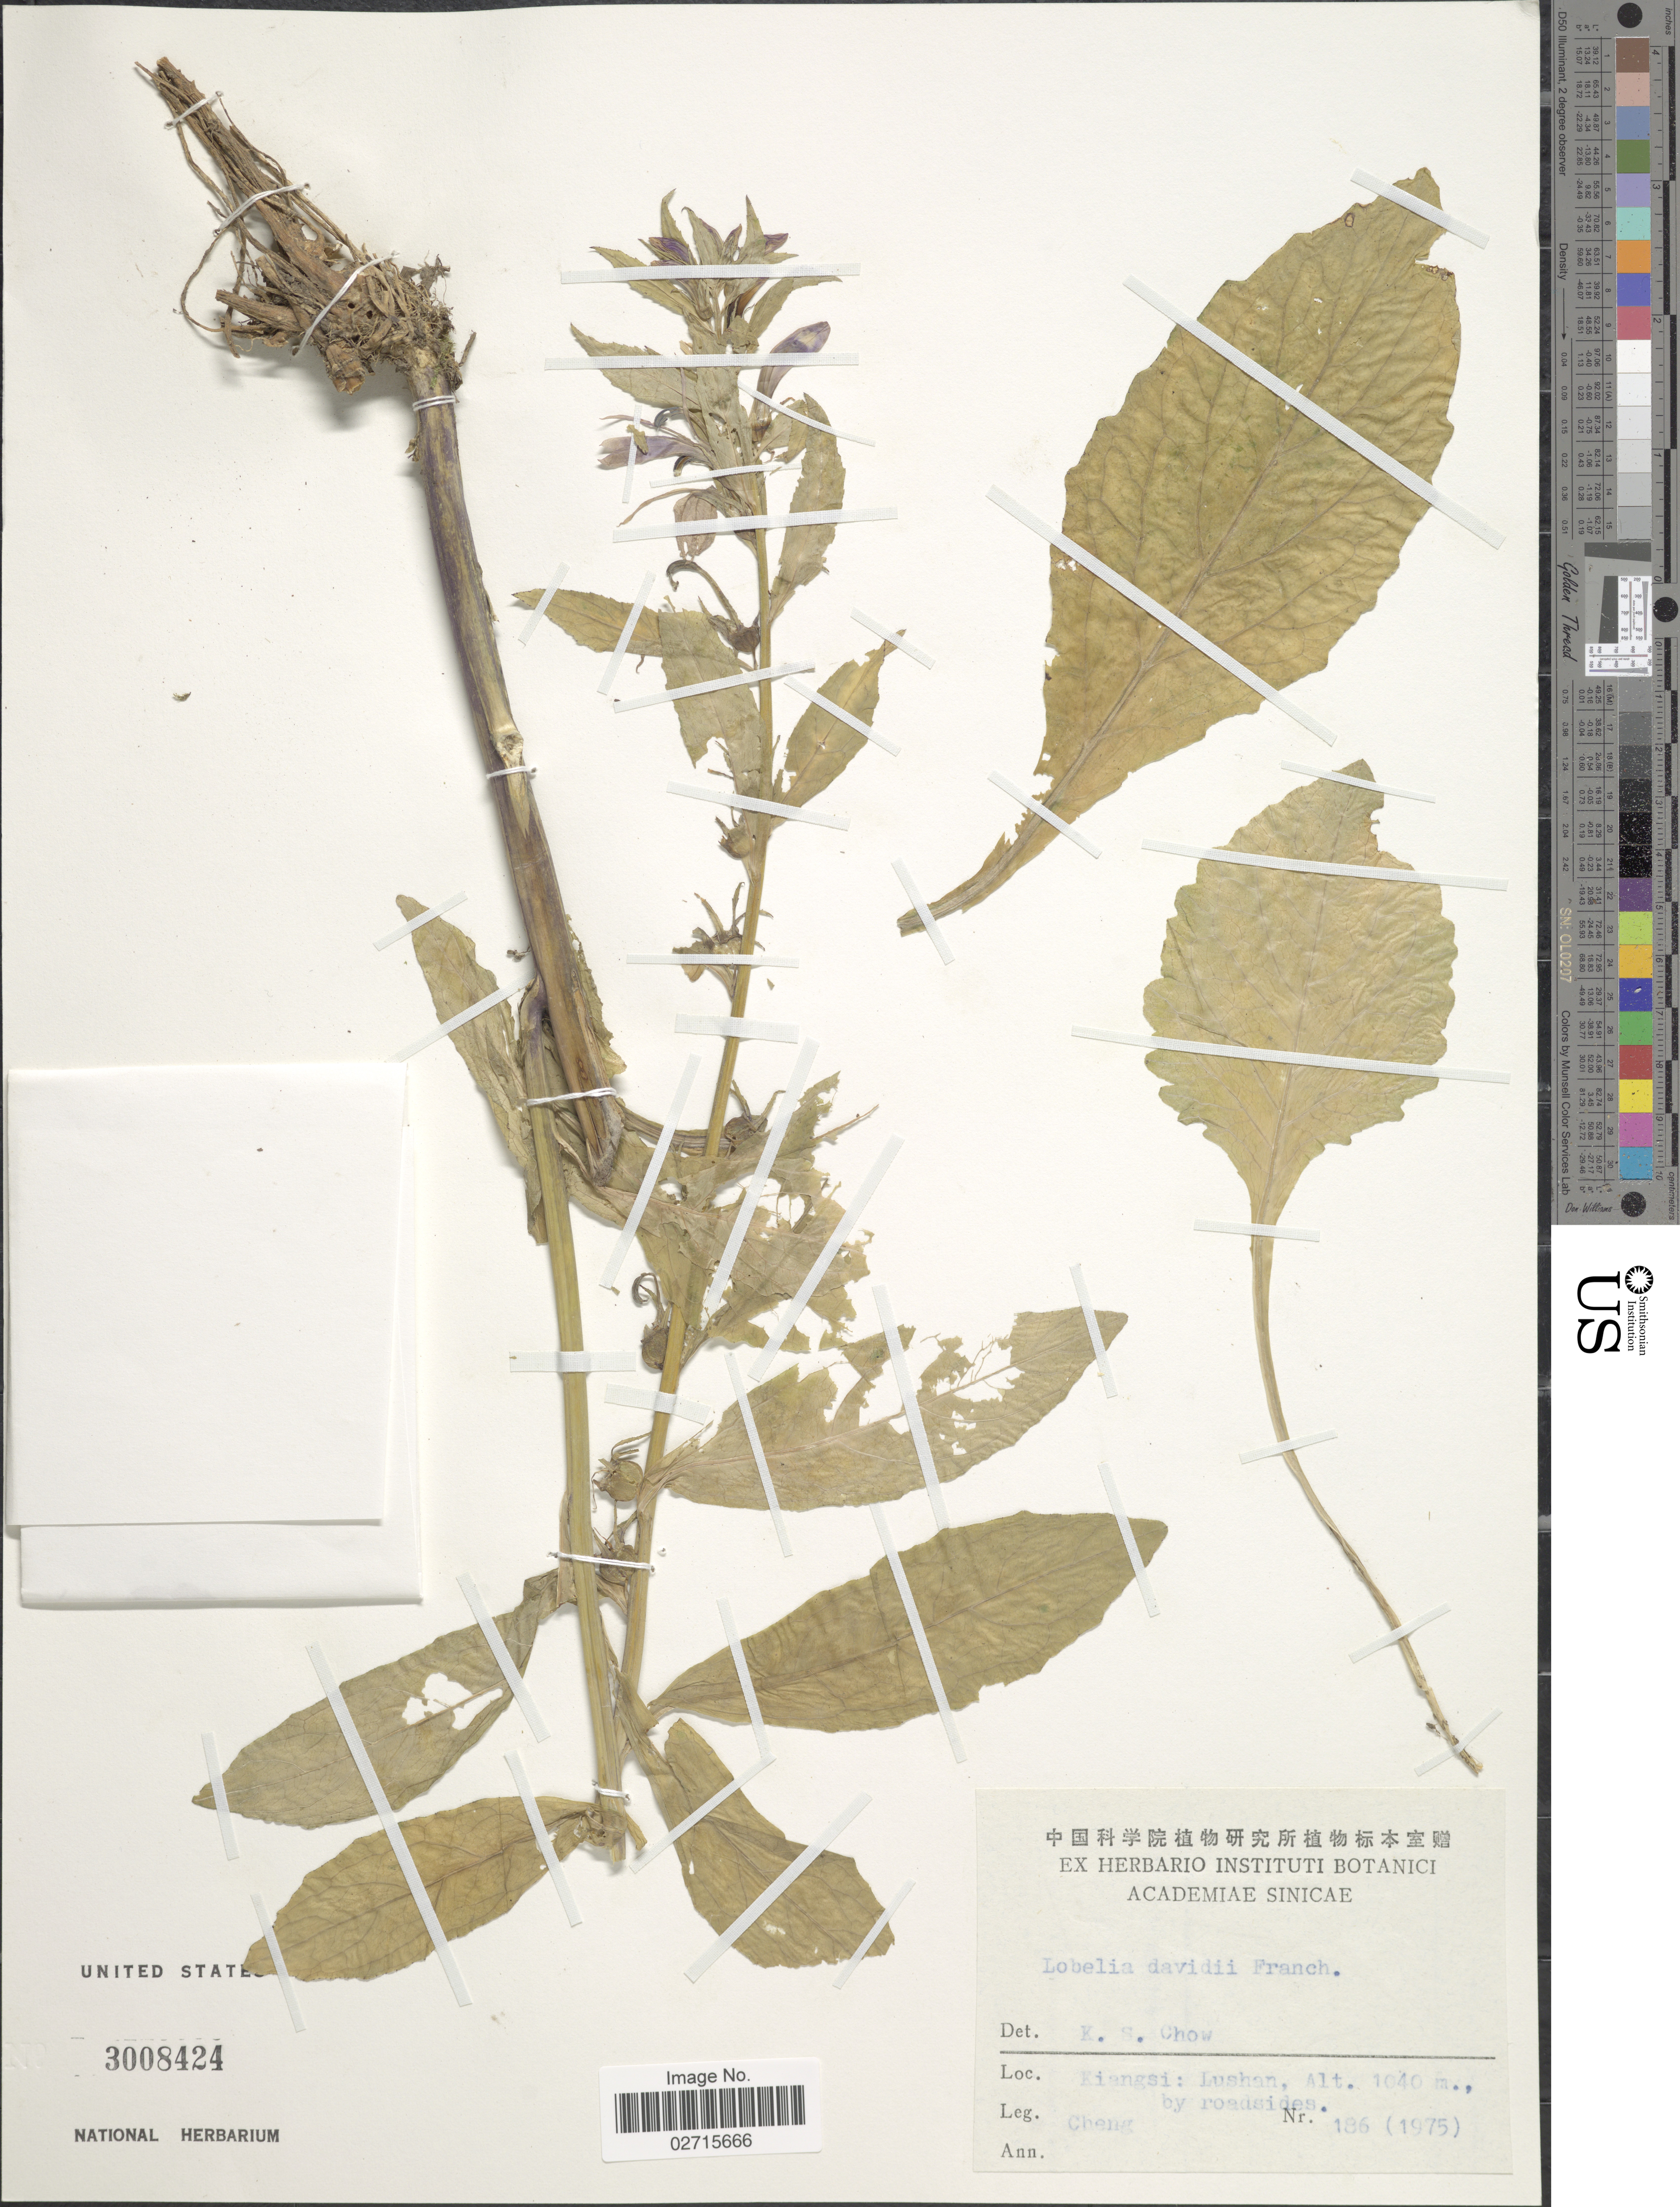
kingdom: Plantae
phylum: Tracheophyta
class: Magnoliopsida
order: Asterales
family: Campanulaceae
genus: Lobelia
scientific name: Lobelia davidii var. pleotricha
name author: (Diels) E. Wimm.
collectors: -. Cheng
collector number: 186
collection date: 1975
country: China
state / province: Jiangxi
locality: Kiangsi: Lushan, by roadsides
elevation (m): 1040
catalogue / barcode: US 3008424